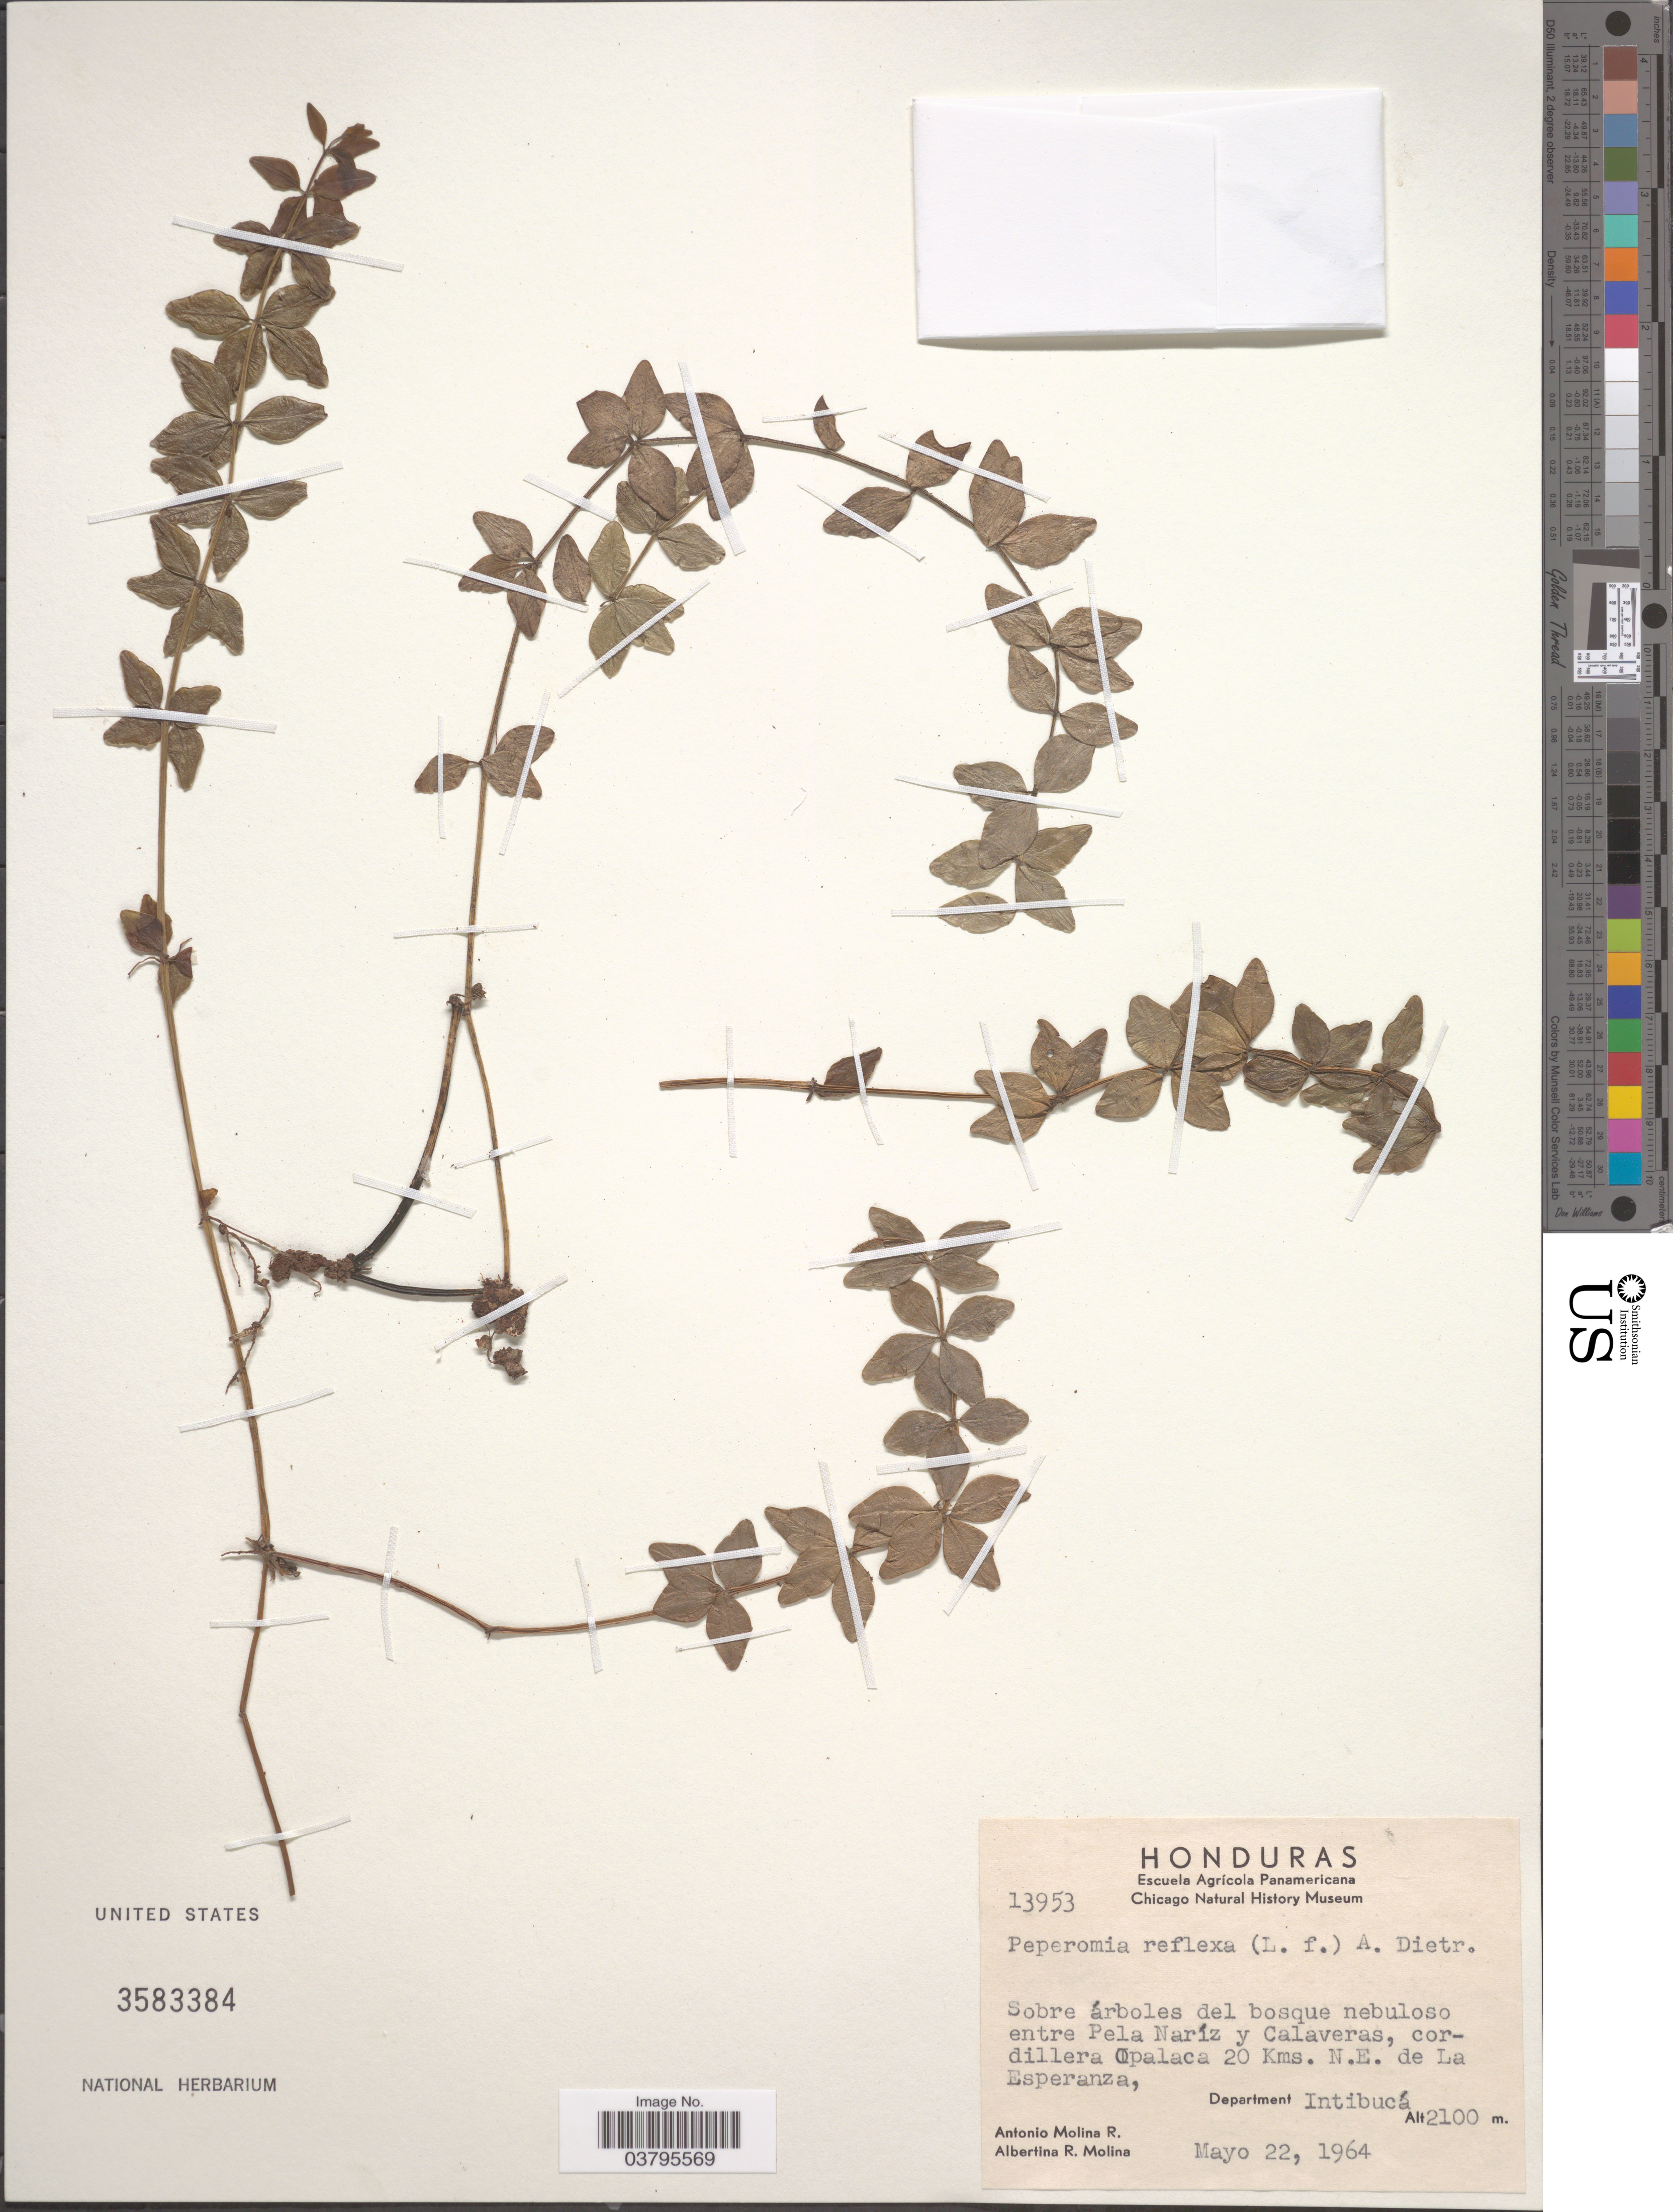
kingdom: Plantae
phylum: Tracheophyta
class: Magnoliopsida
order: Piperales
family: Piperaceae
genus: Peperomia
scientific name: Peperomia tetraphylla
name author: (G. Forst.) Hook. & Arn.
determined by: Jiménez, José Estaban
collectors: A. Molina R. & A. R. Molina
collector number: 13953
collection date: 1964-05-22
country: Honduras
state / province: Intibuca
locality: Entre Pela Naríz y Calaveras, cordillera Opalaca 20 Kms. N.E. de La Esperanza, Department Intibucá.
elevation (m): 2100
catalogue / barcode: US 3583384